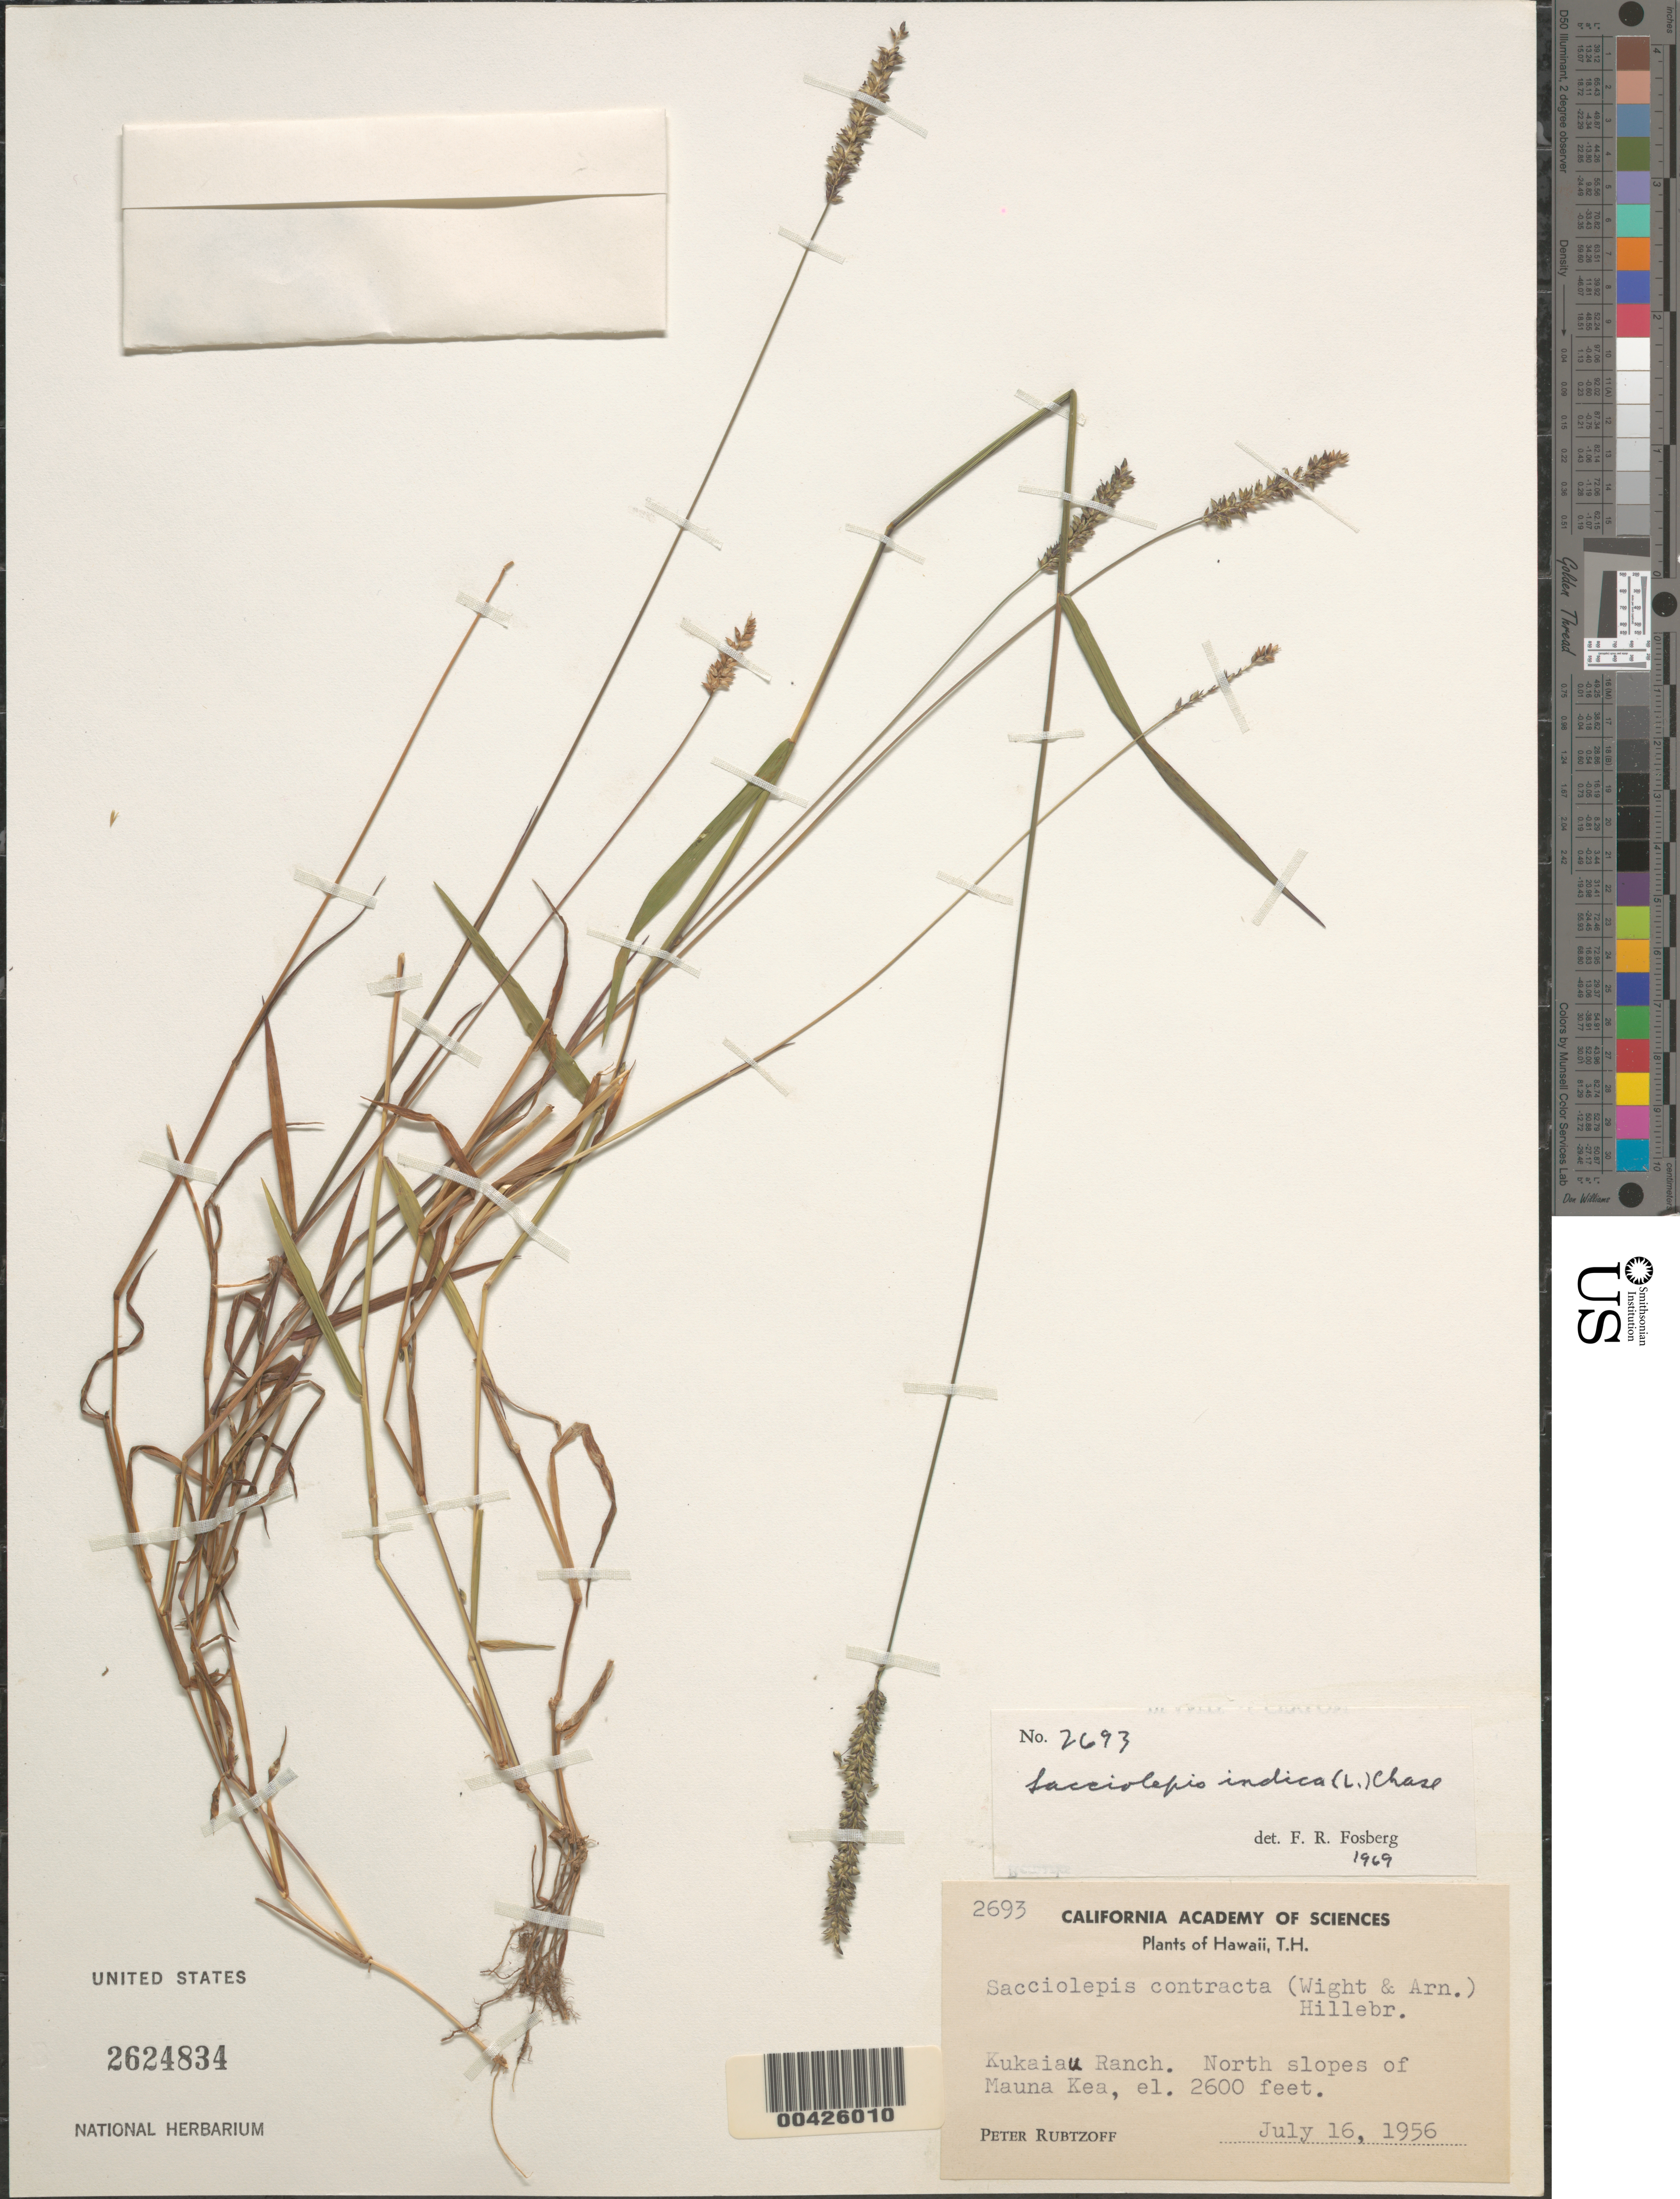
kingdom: Plantae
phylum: Tracheophyta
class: Liliopsida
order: Poales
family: Poaceae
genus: Sacciolepis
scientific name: Sacciolepis indica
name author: (L.) Chase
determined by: Fosberg, F. R.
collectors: P. Rubtzoff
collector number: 2693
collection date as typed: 16 Jul 1956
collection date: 1956-07-16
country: United States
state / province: Hawaii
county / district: Hawaii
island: Hawaii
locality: Kukaiau Ranch, N slopes of Mauna Kea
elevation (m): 792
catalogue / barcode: US 2624834